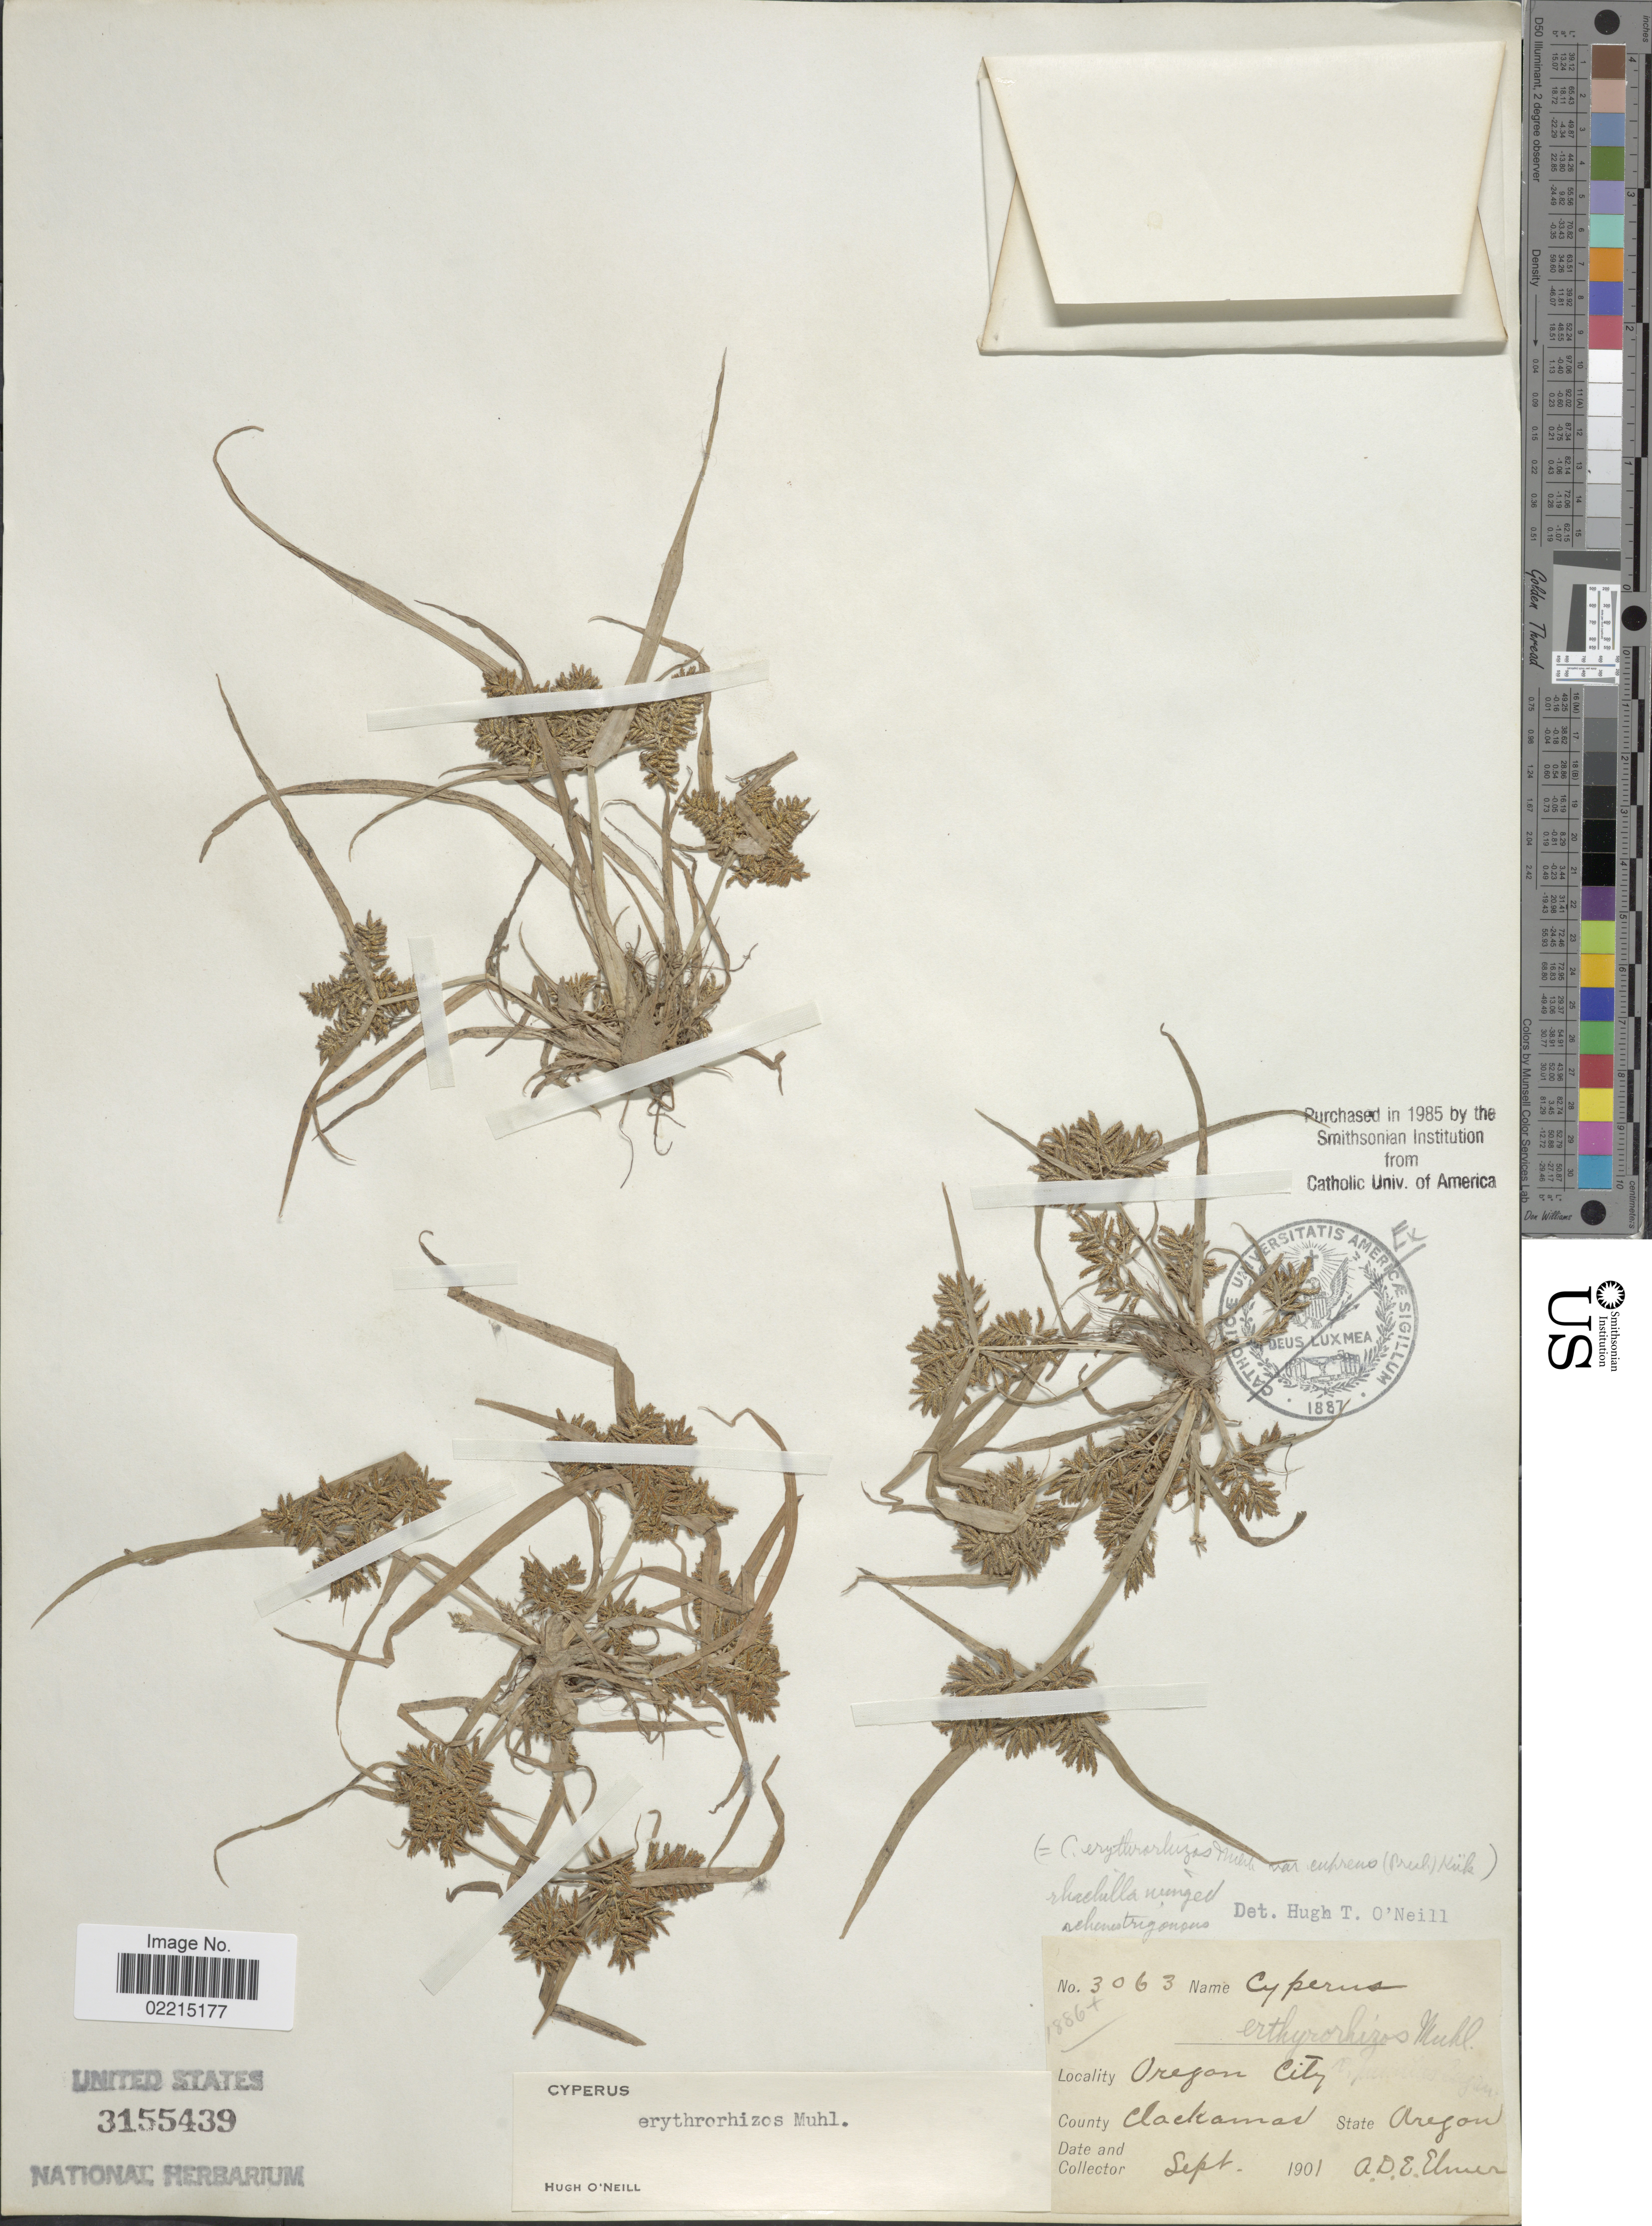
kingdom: Plantae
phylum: Tracheophyta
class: Liliopsida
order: Poales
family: Cyperaceae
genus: Cyperus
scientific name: Cyperus erythrorhizos Muhl.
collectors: A. D. E. Elmer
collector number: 3063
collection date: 1901-09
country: United States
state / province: Oregon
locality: Oregon City. County Clackamar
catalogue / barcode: US 3155439